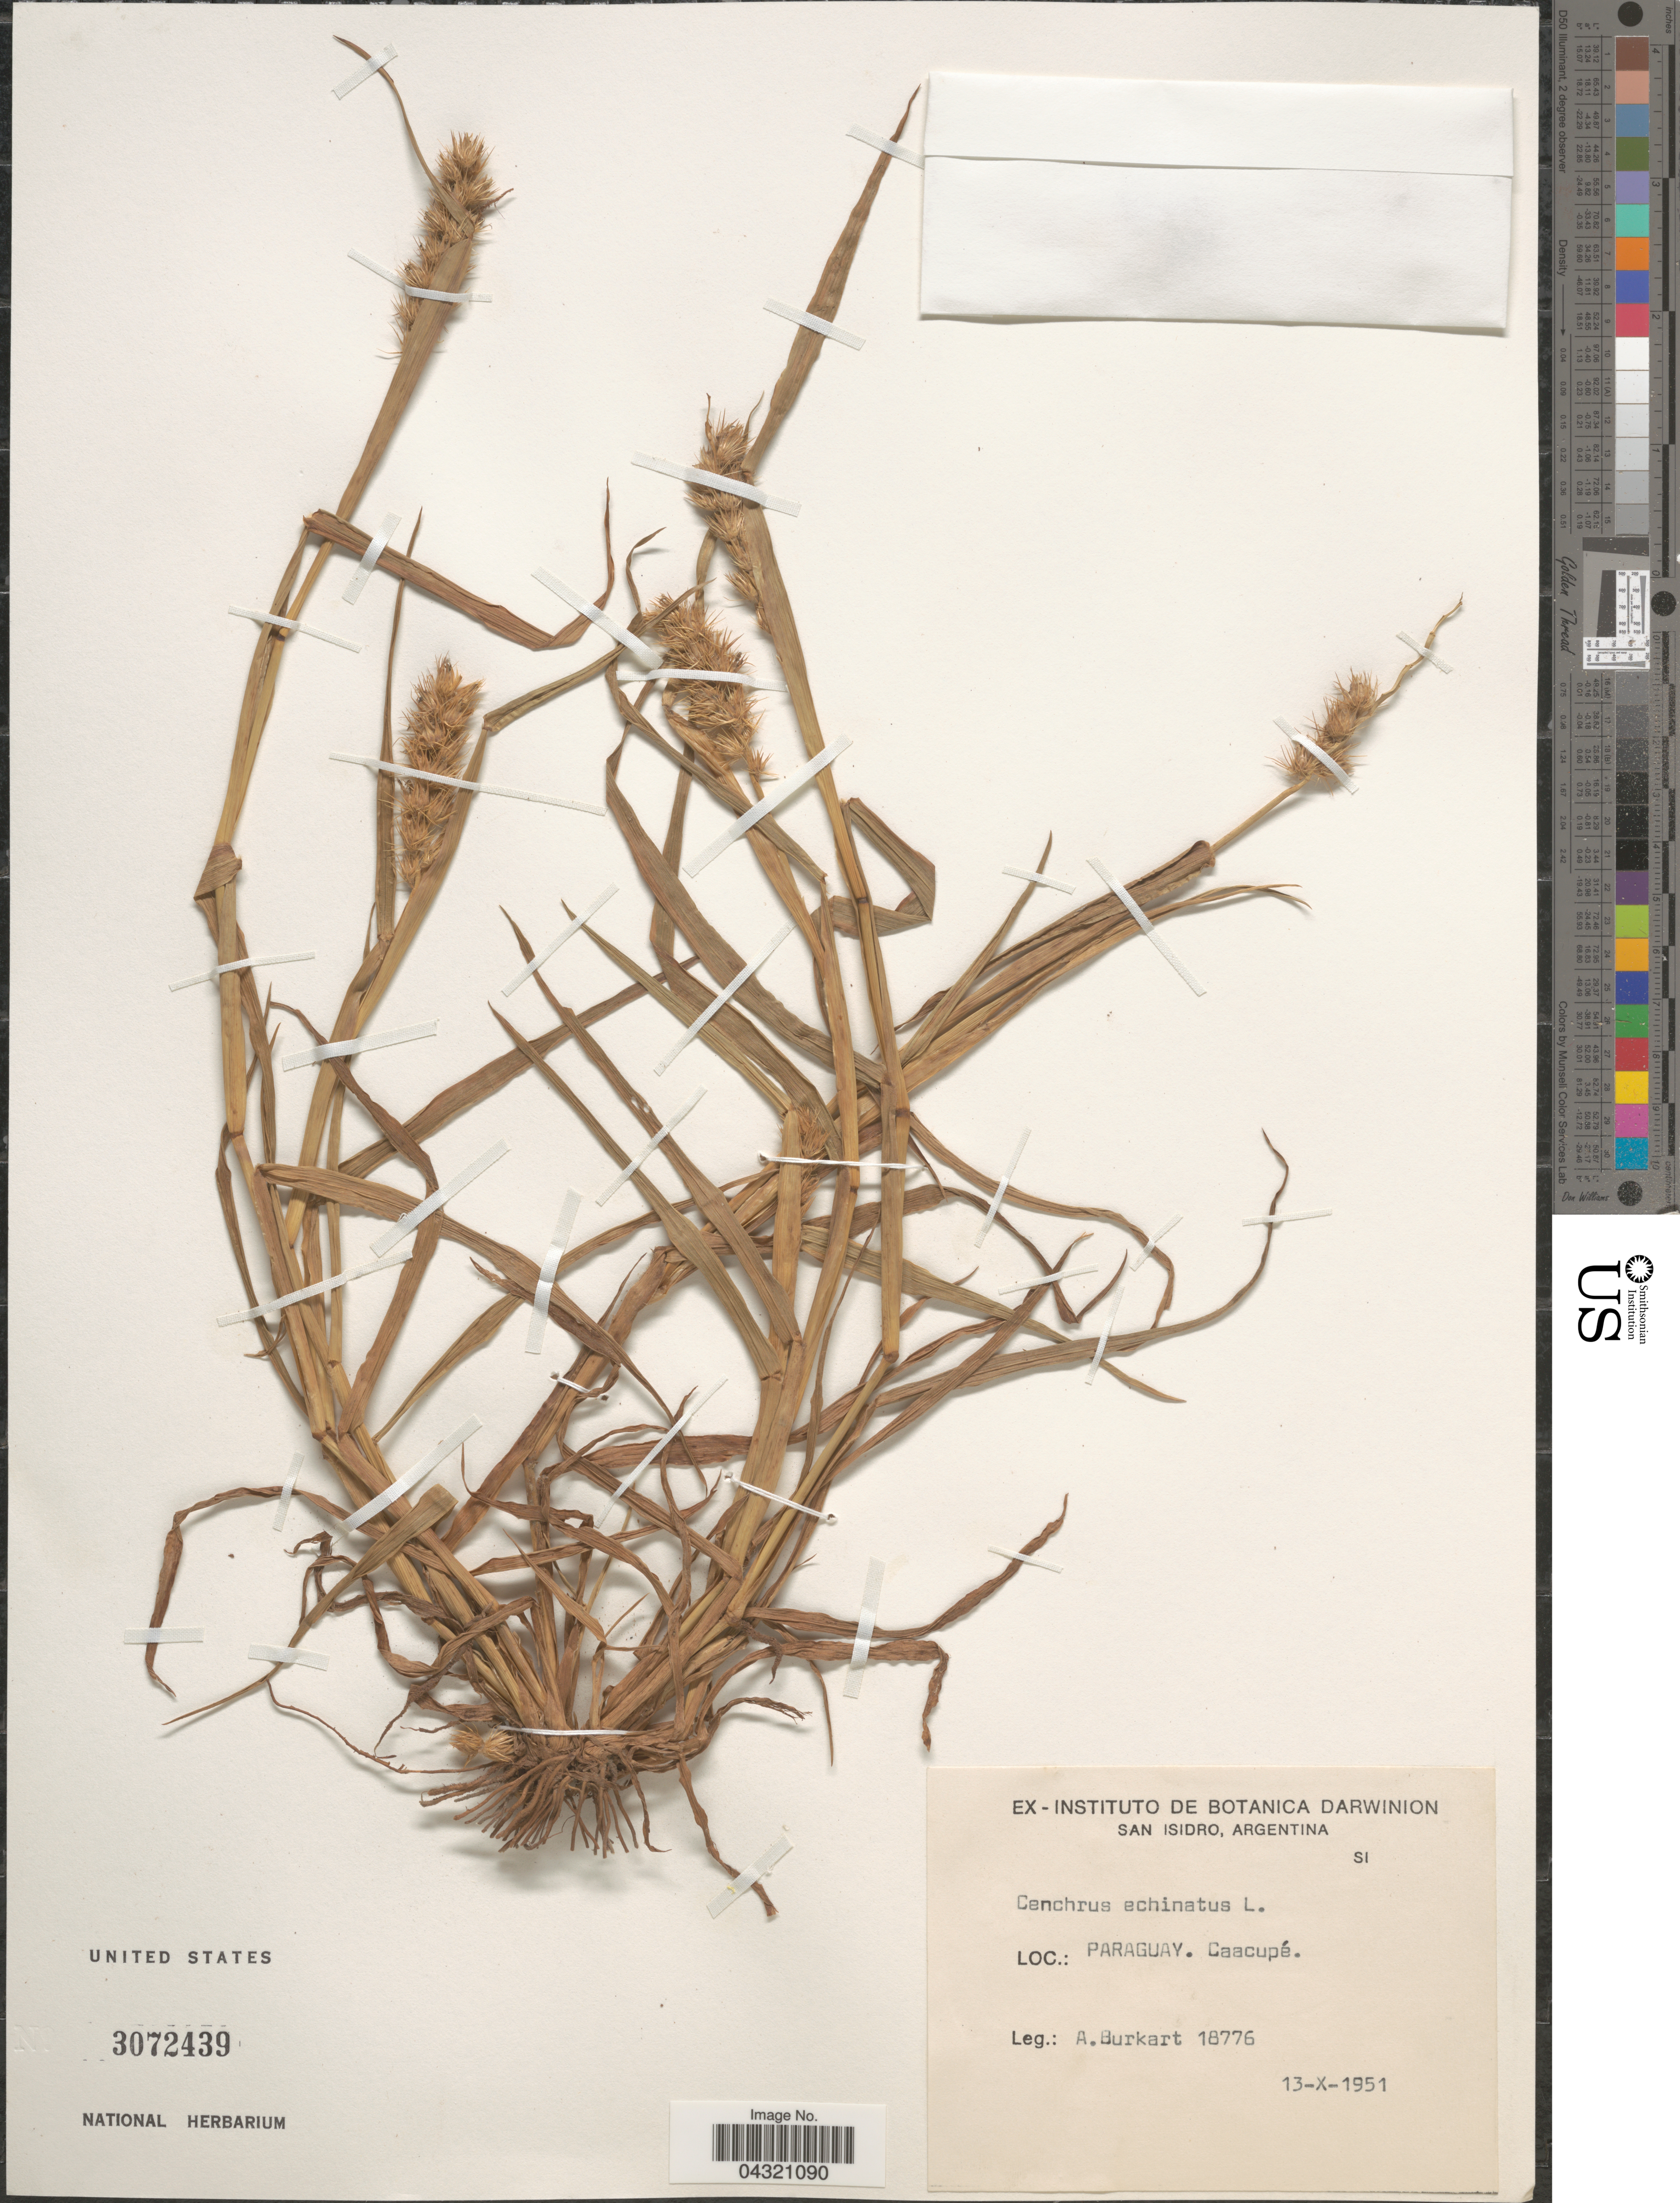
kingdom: Plantae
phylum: Tracheophyta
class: Liliopsida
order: Poales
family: Poaceae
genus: Cenchrus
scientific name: Cenchrus echinatus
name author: L.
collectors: A. E. Burkart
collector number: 18776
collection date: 1951-10-13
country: Paraguay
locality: Caacupé.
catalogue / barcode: US 3072439